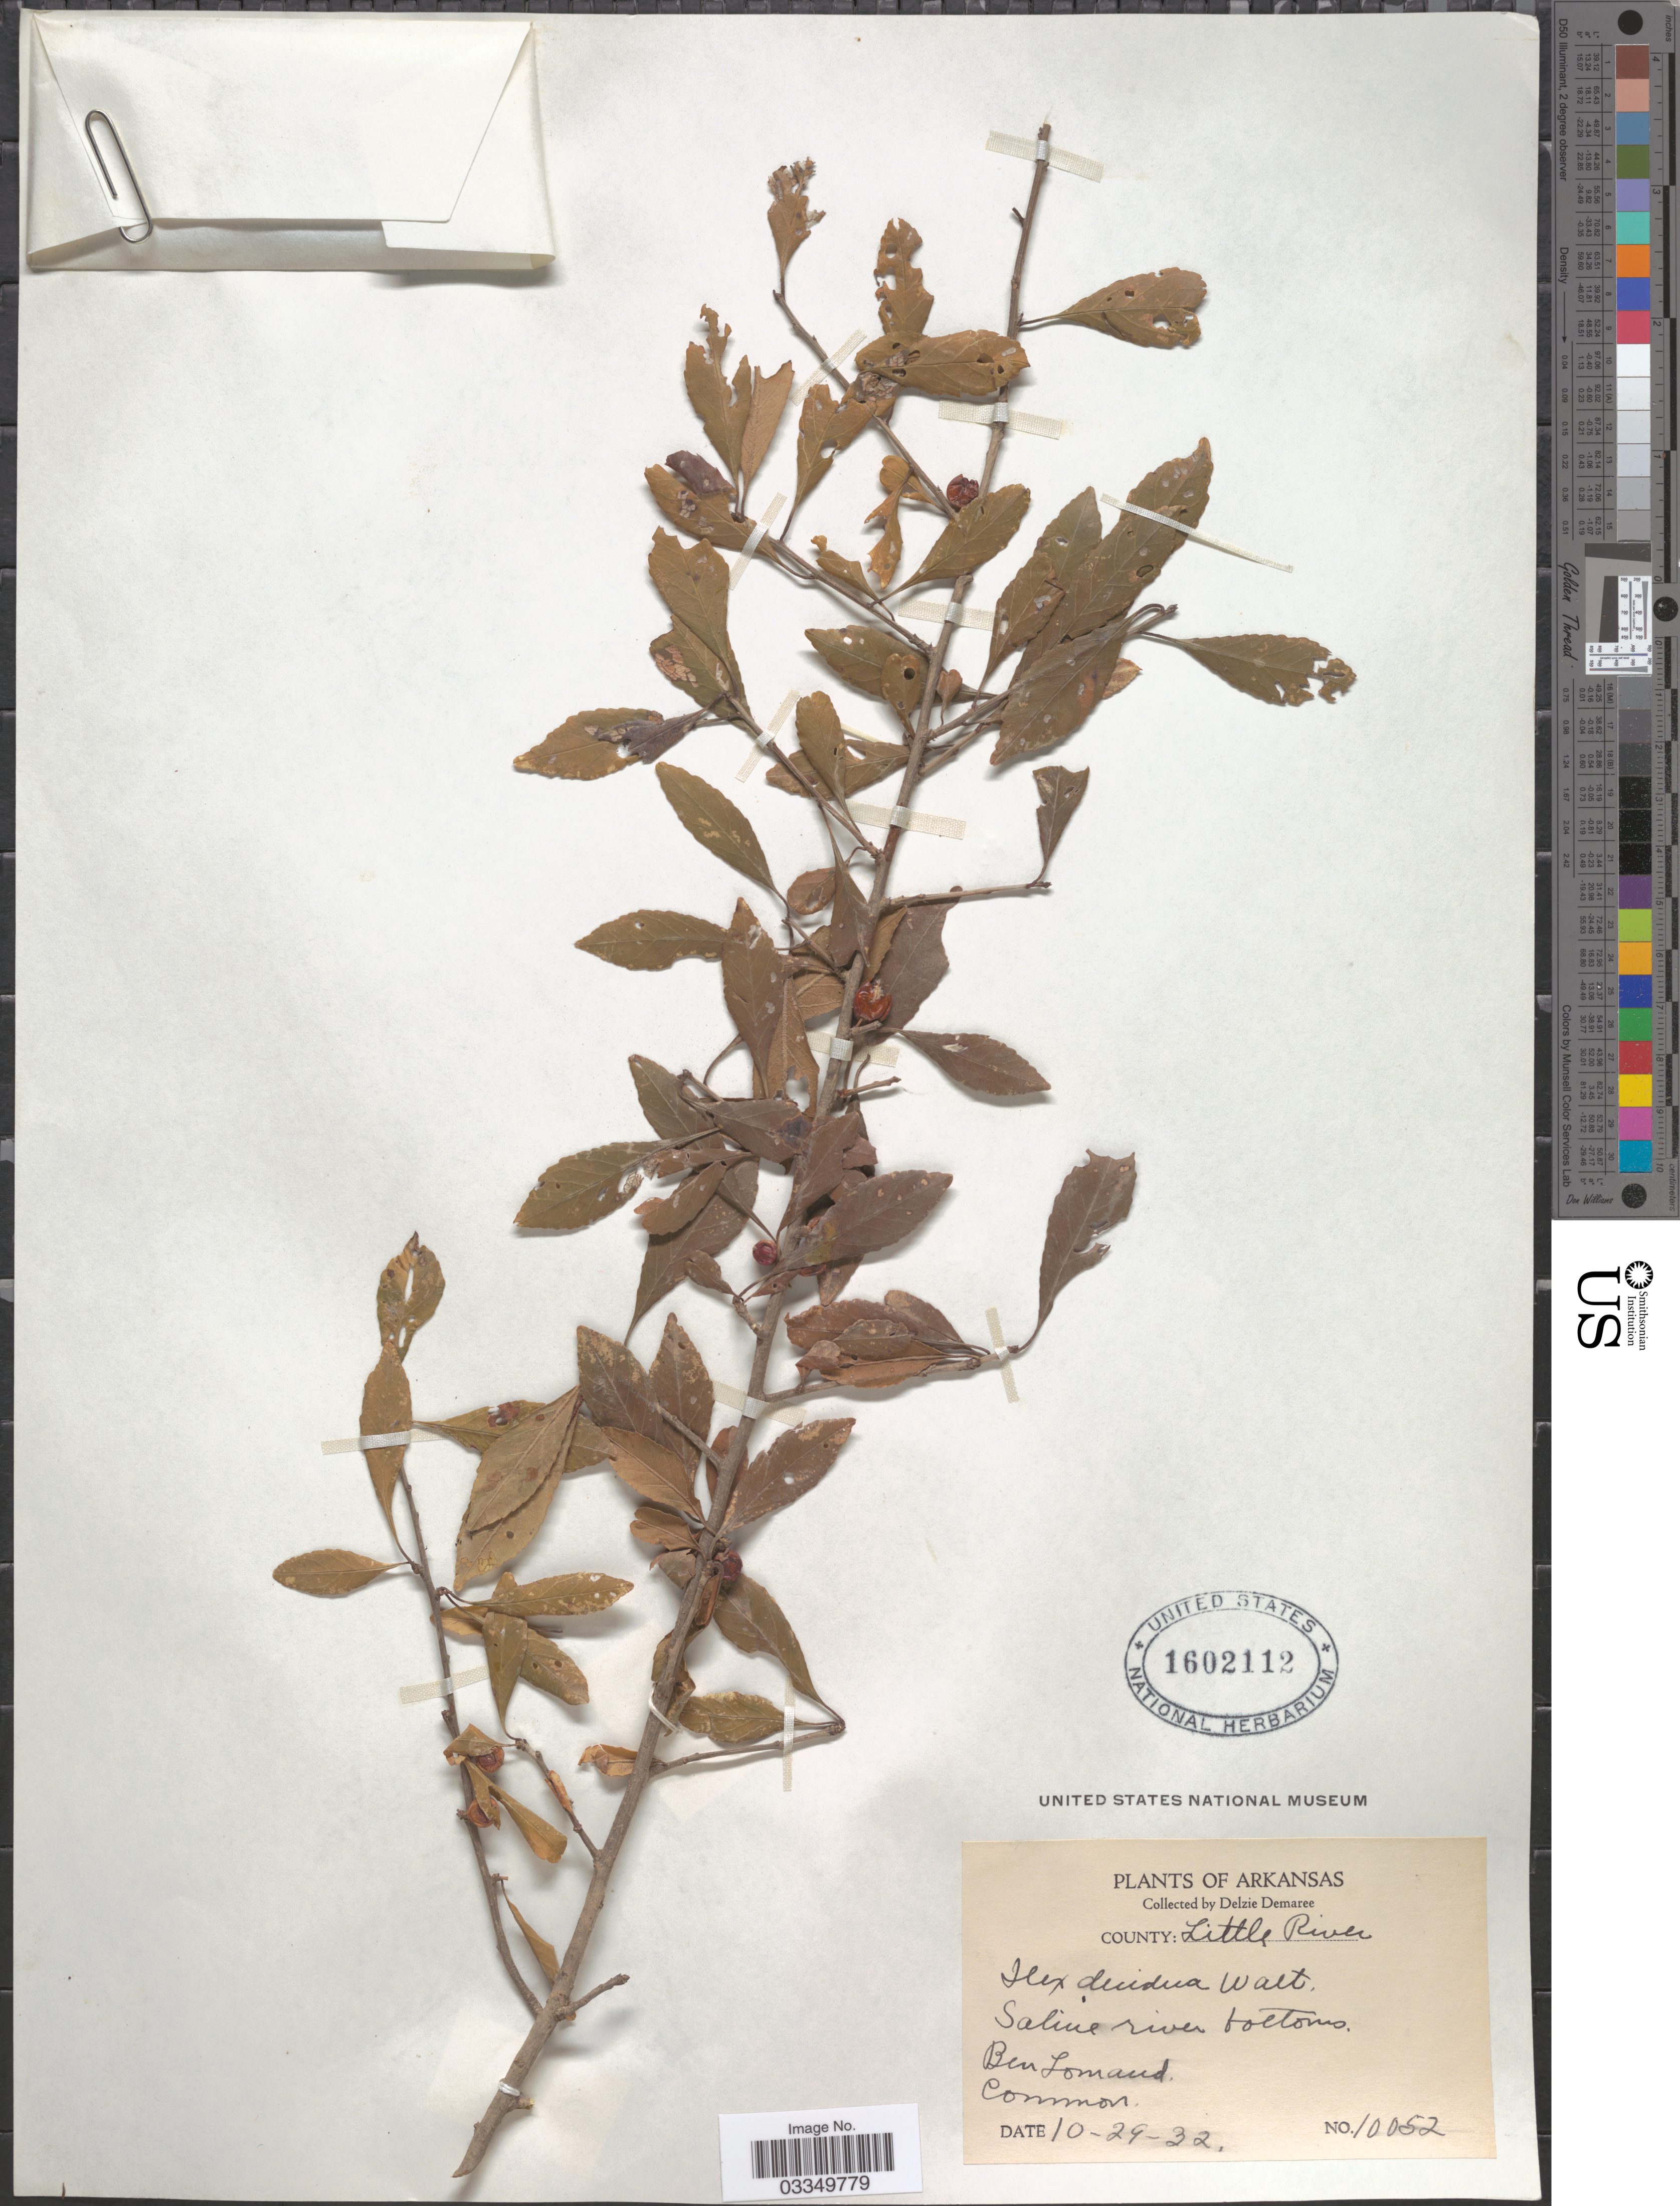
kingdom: Plantae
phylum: Tracheophyta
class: Magnoliopsida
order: Aquifoliales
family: Aquifoliaceae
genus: Ilex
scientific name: Ilex decidua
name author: Walter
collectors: D. Damaree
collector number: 10052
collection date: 1932-10-29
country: United States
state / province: Arkansas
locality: Ben Lomand. County: Little River.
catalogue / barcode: US 1602112